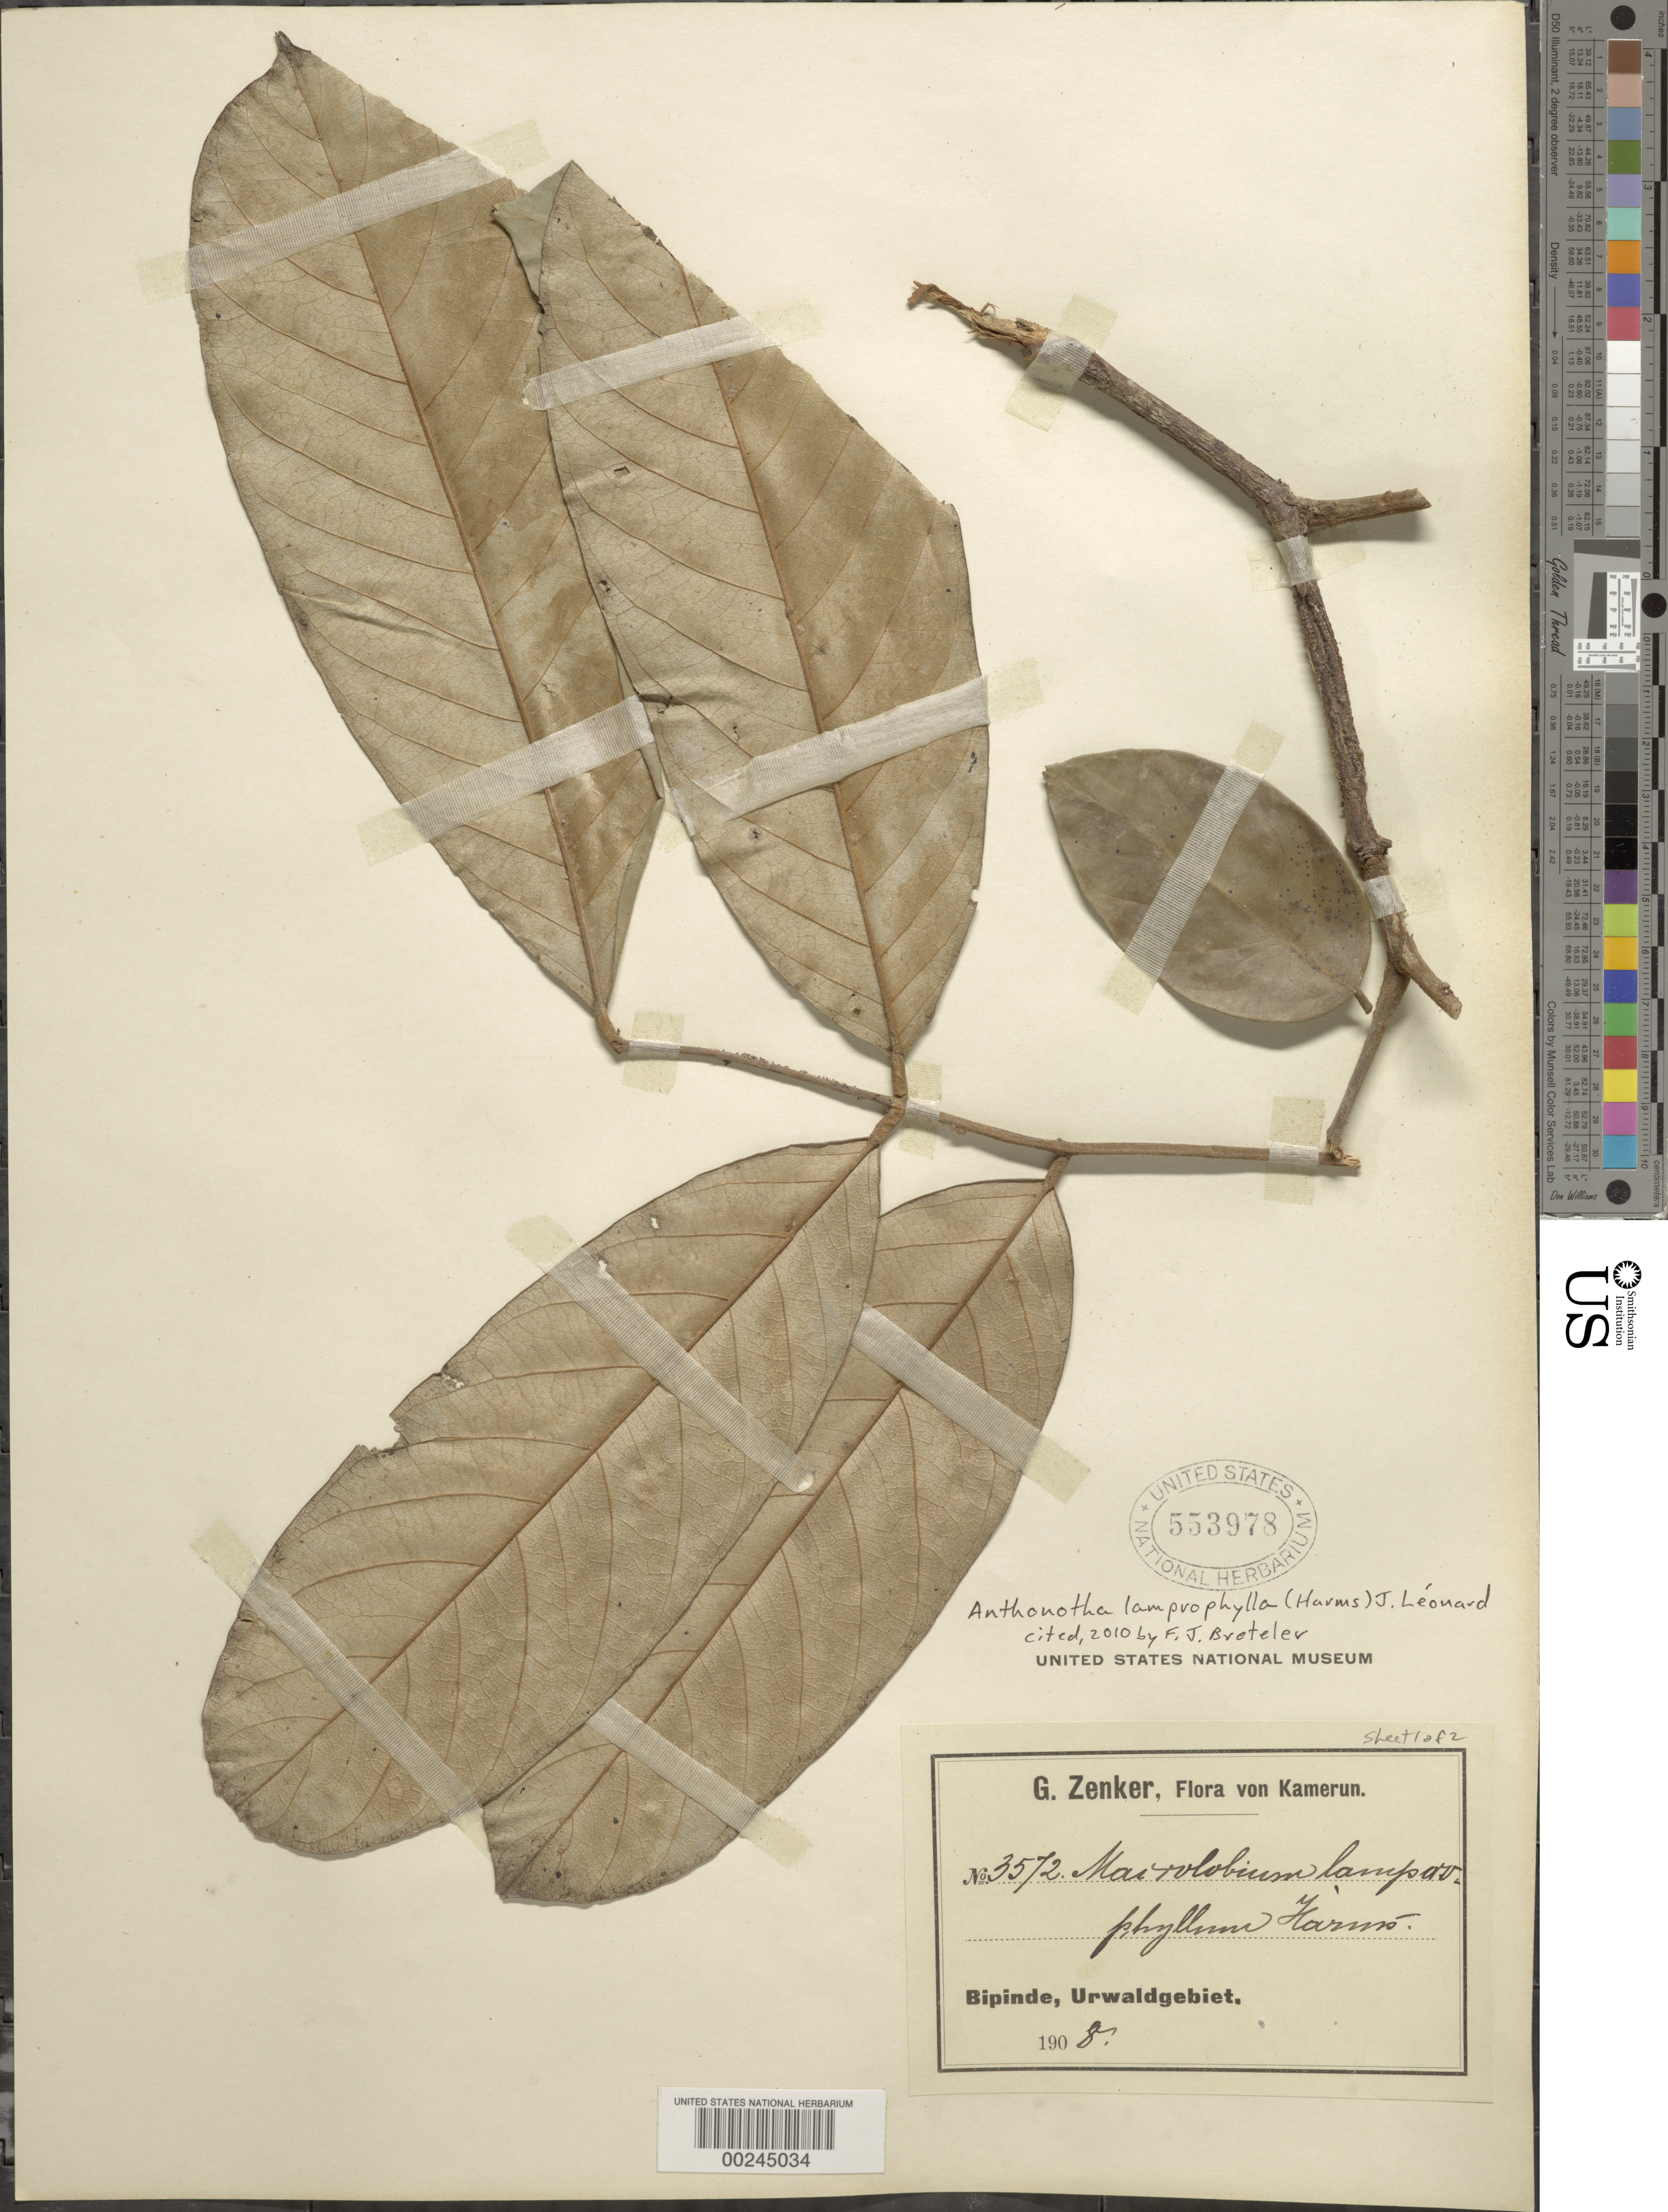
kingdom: Plantae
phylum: Tracheophyta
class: Magnoliopsida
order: Fabales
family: Fabaceae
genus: Anthonotha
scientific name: Anthonotha lamprophylla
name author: (Harms) J. Léonard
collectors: G. A. Zenker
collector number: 3572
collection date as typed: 1908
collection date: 1908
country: Cameroon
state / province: Sud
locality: Kamerun, Bipinde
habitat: Forest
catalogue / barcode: US 553978